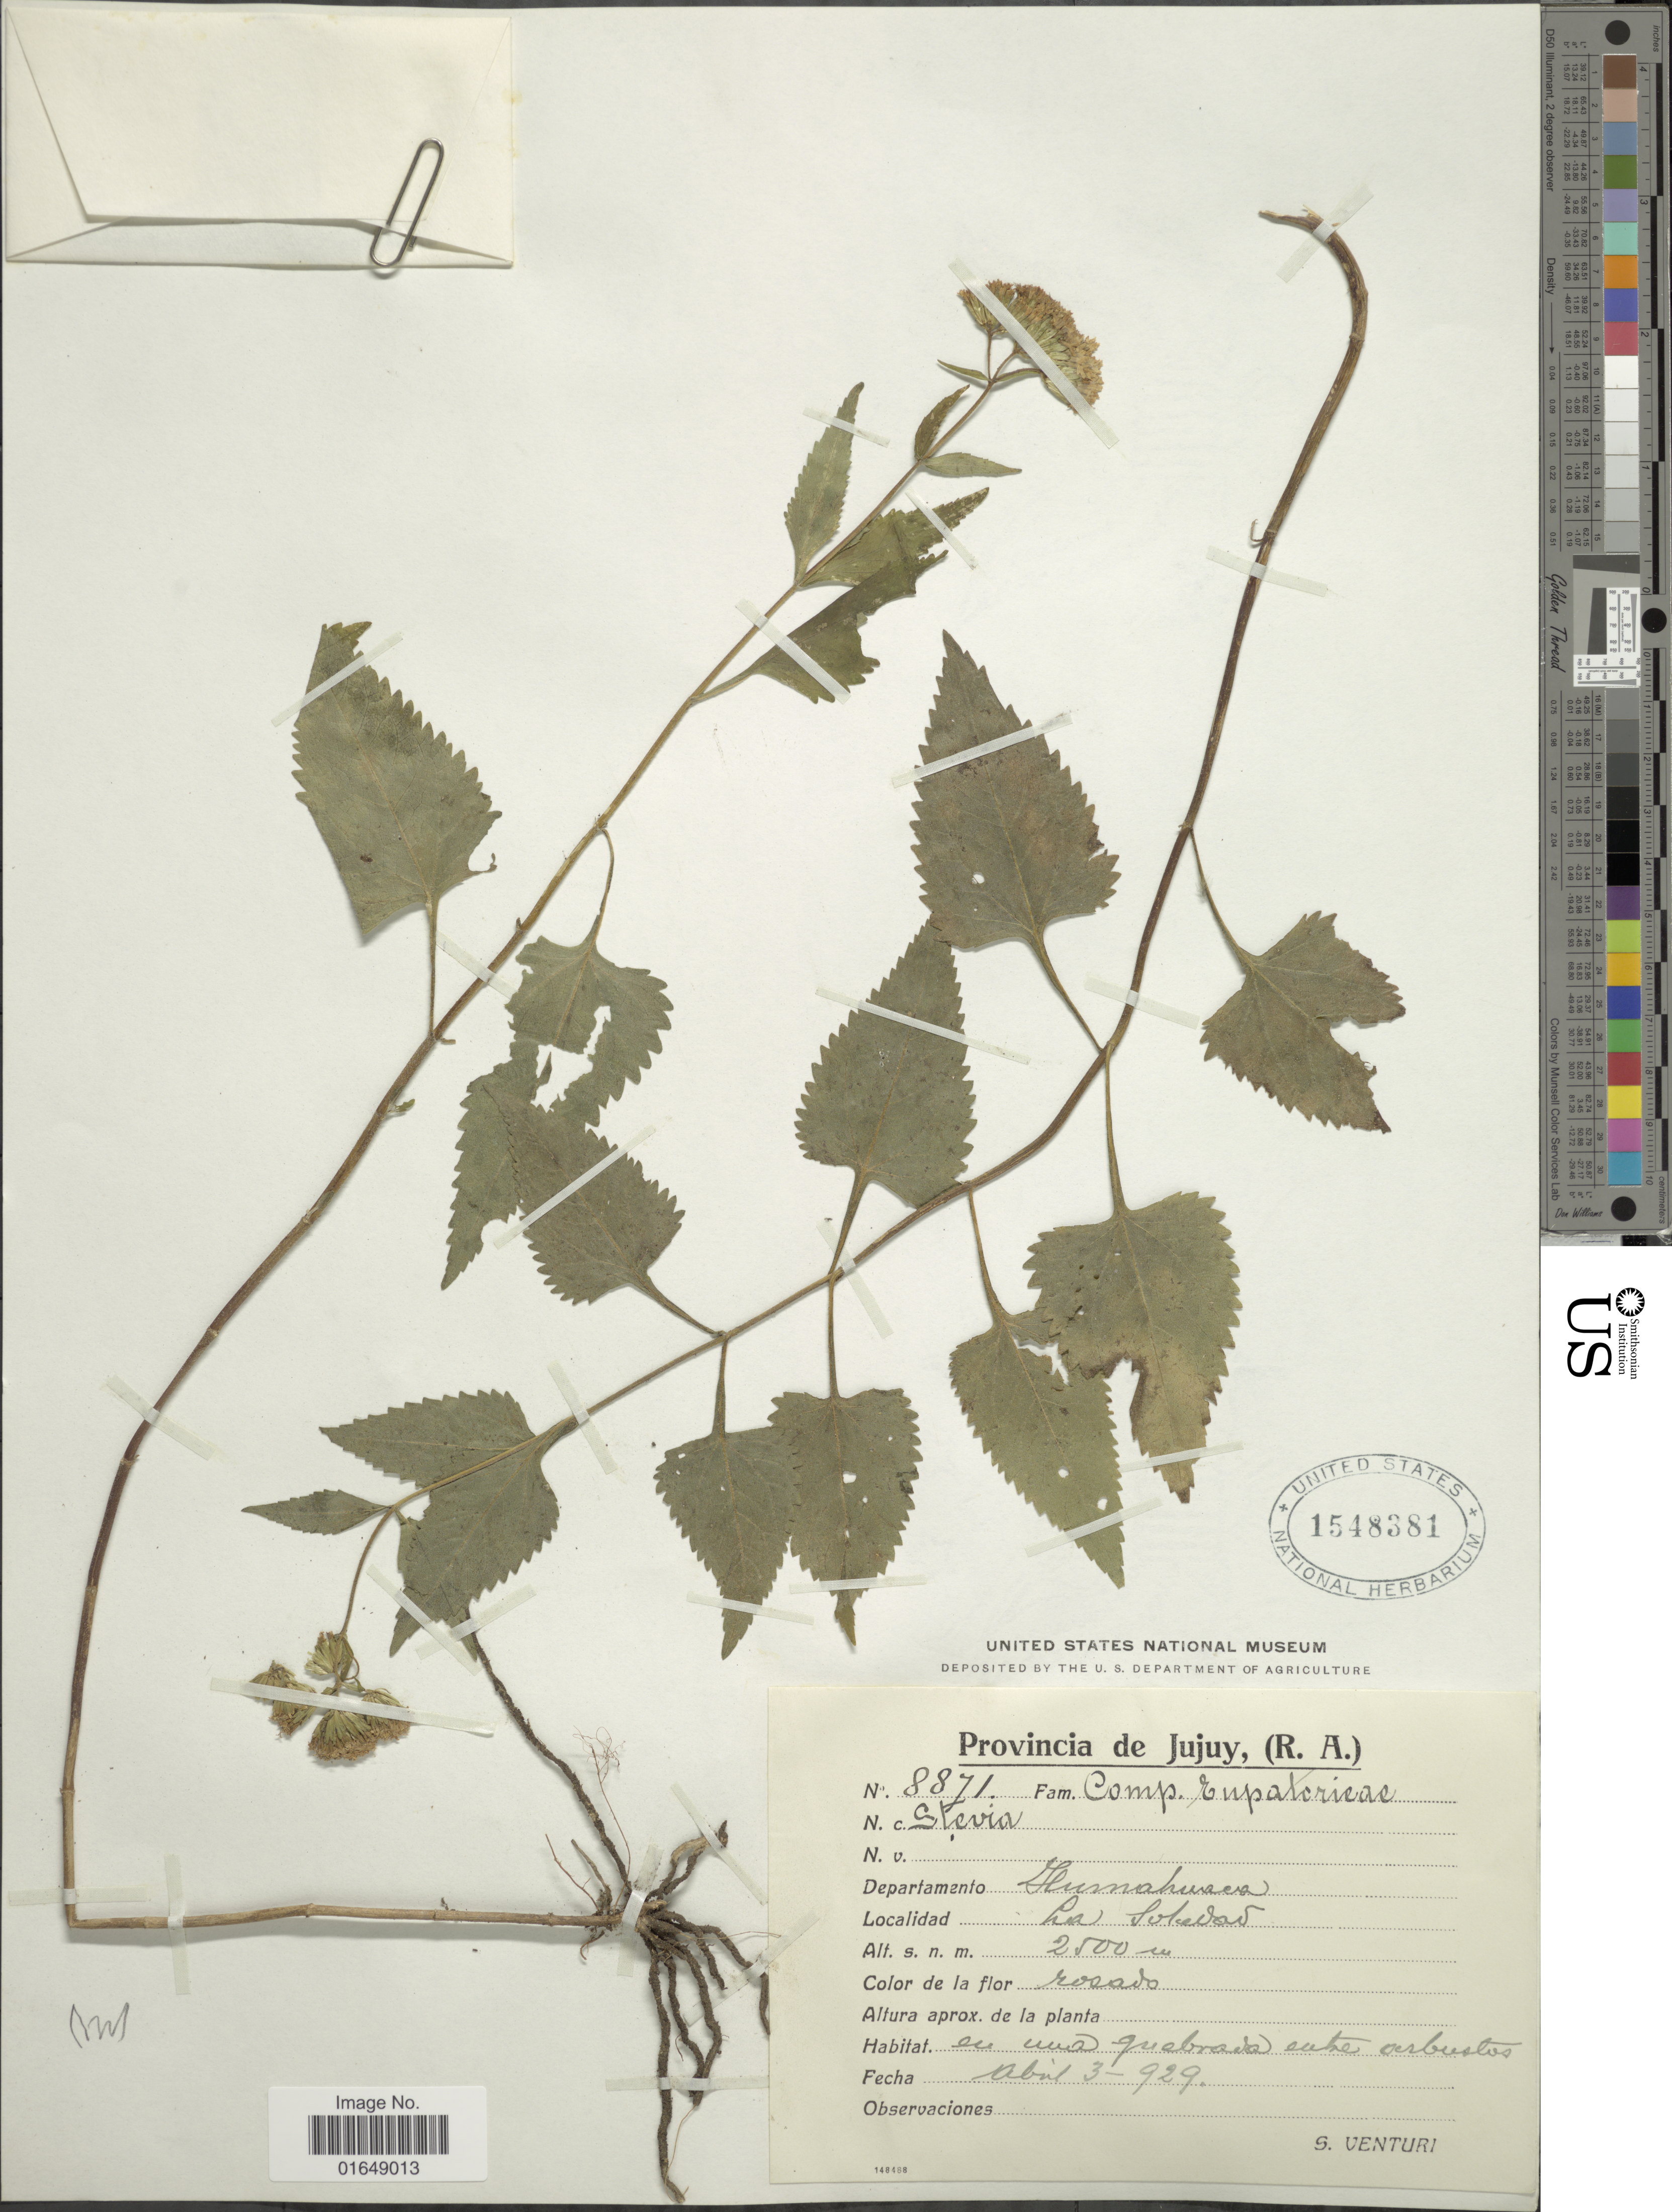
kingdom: Plantae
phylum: Tracheophyta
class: Magnoliopsida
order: Asterales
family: Asteraceae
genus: Stevia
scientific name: Stevia sp.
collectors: S. Venturi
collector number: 8871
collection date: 1929-04-03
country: Argentina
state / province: Jujuy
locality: Departamento Humahuaca, La Soledad.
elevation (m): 2500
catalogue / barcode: US 1548381